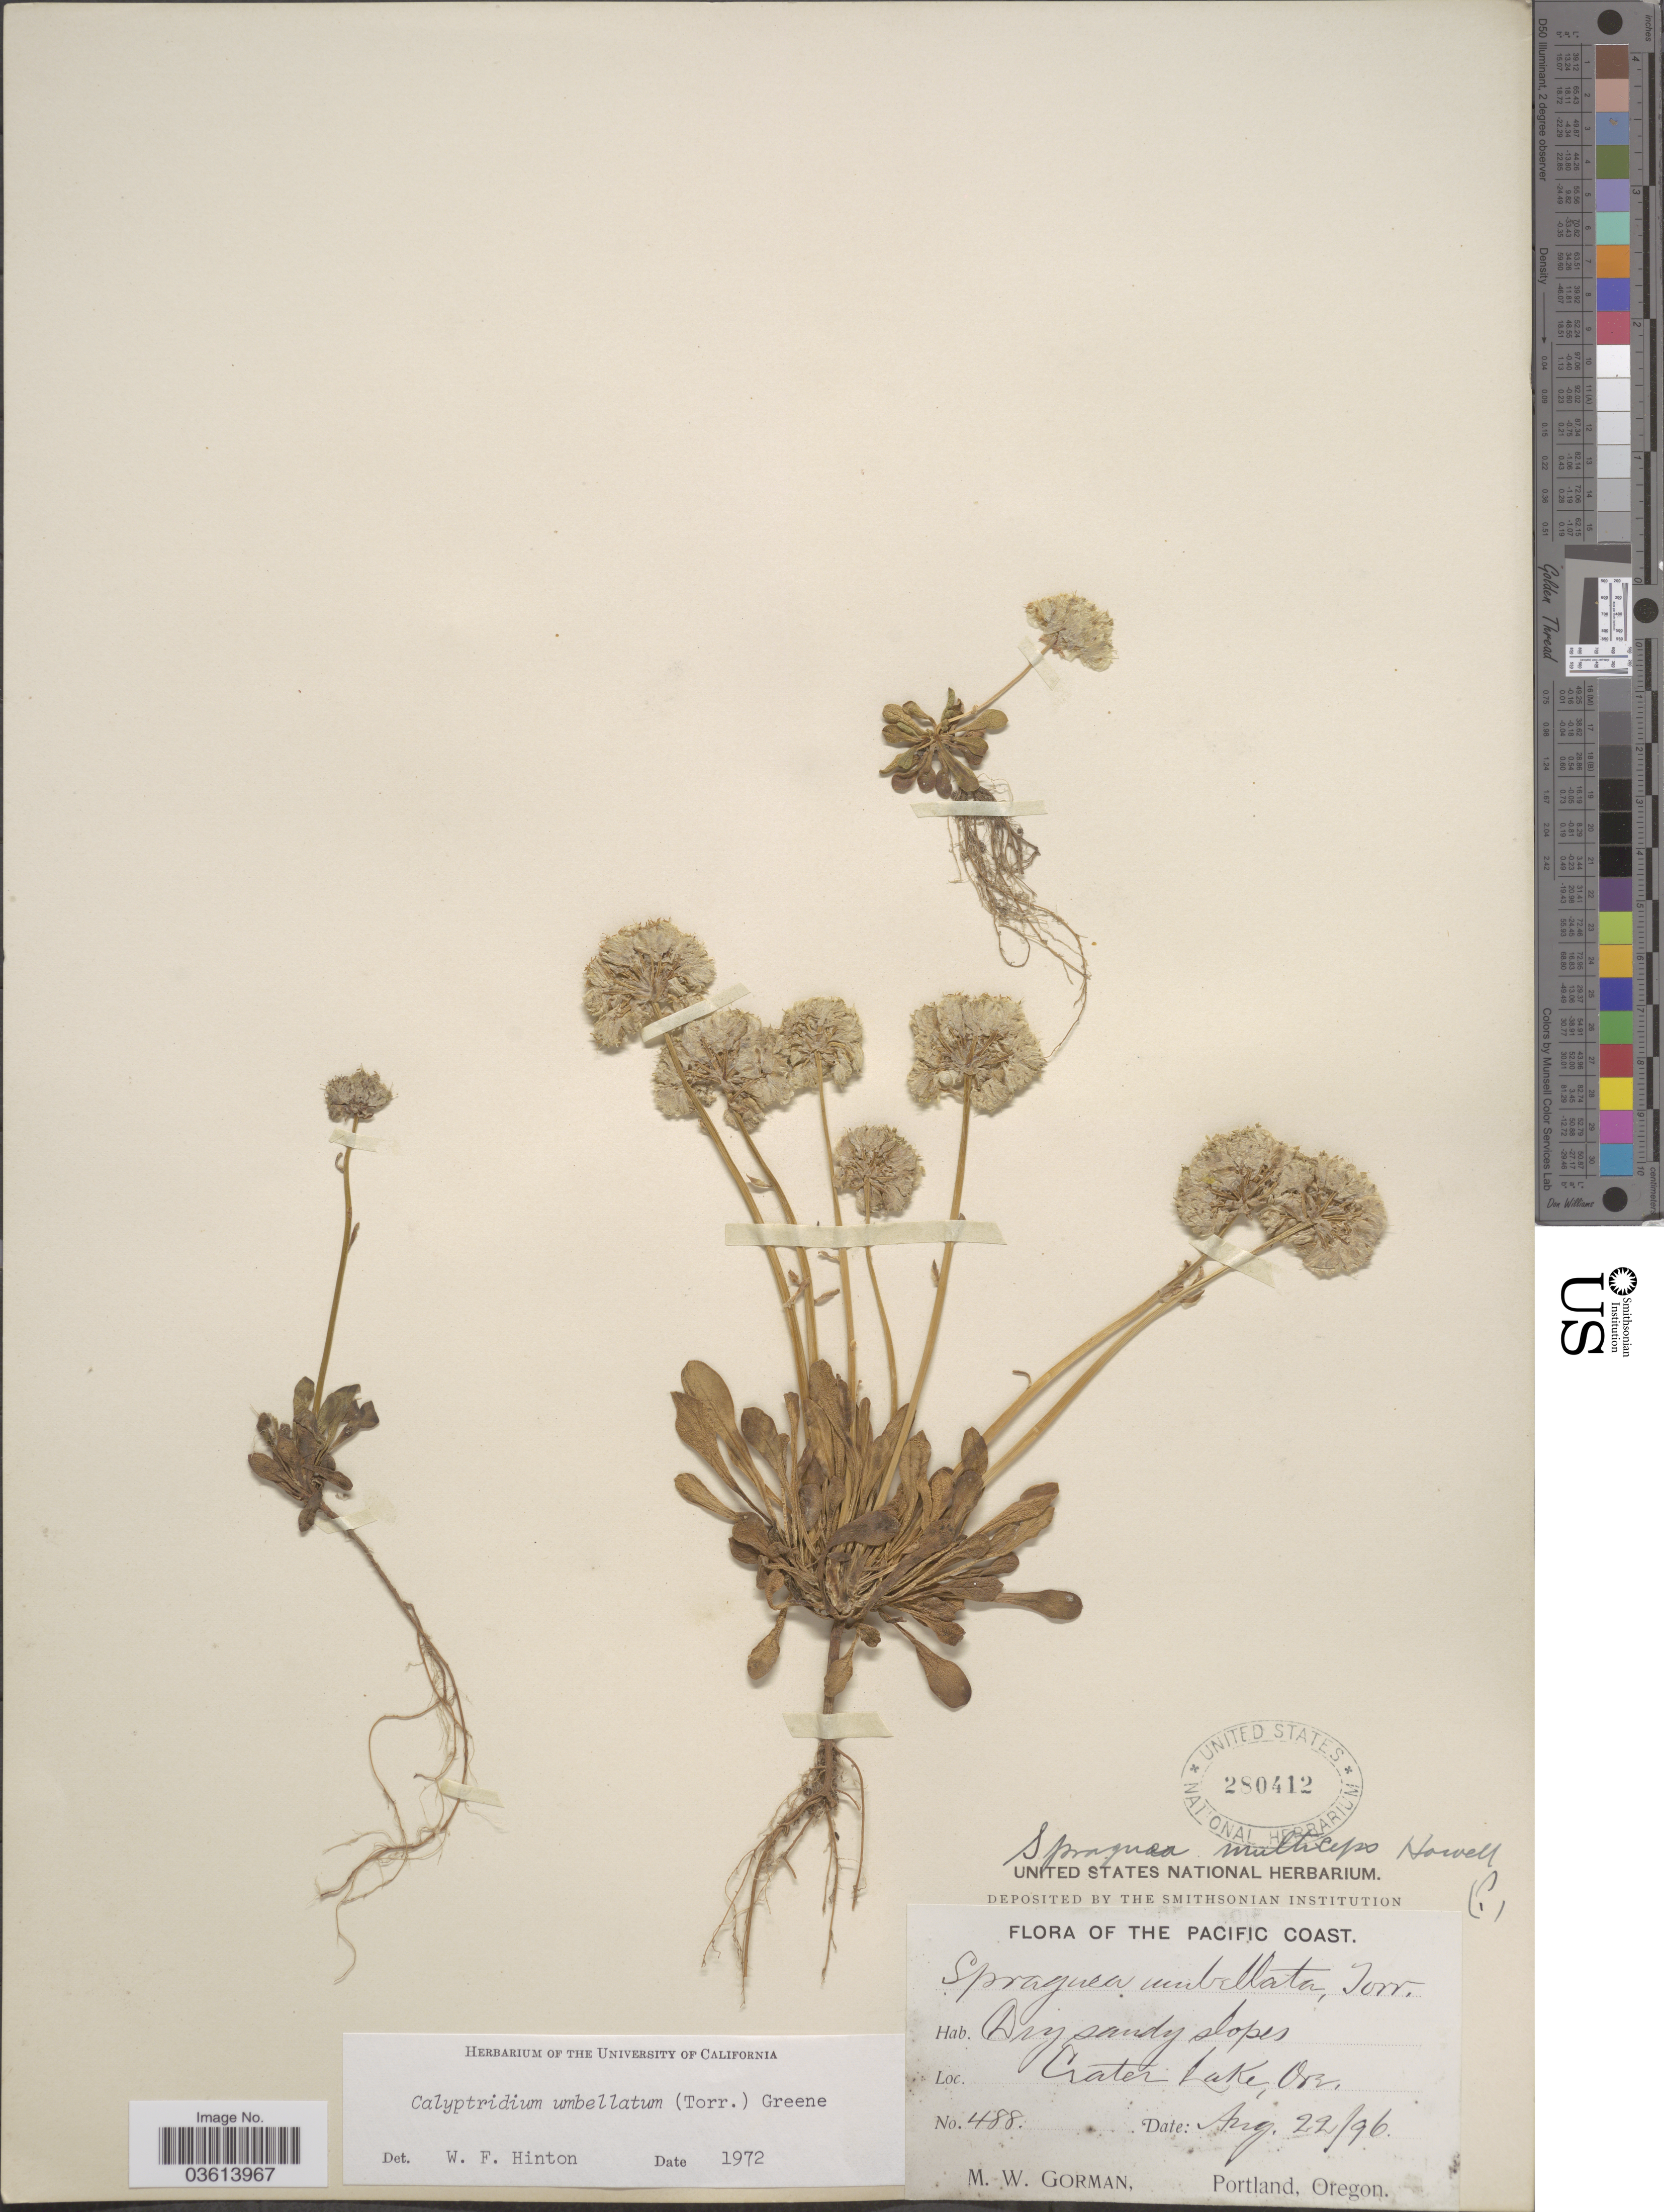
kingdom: Plantae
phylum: Tracheophyta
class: Magnoliopsida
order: Caryophyllales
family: Montiaceae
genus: Calyptridium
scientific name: Calyptridium umbellatum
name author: (Torr.) Greene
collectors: M. W. Gorman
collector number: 488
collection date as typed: Transcribed d/m/y: 22/8/96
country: United States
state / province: Oregon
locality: The Pacific Coast. Crater Lake.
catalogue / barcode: US 280412